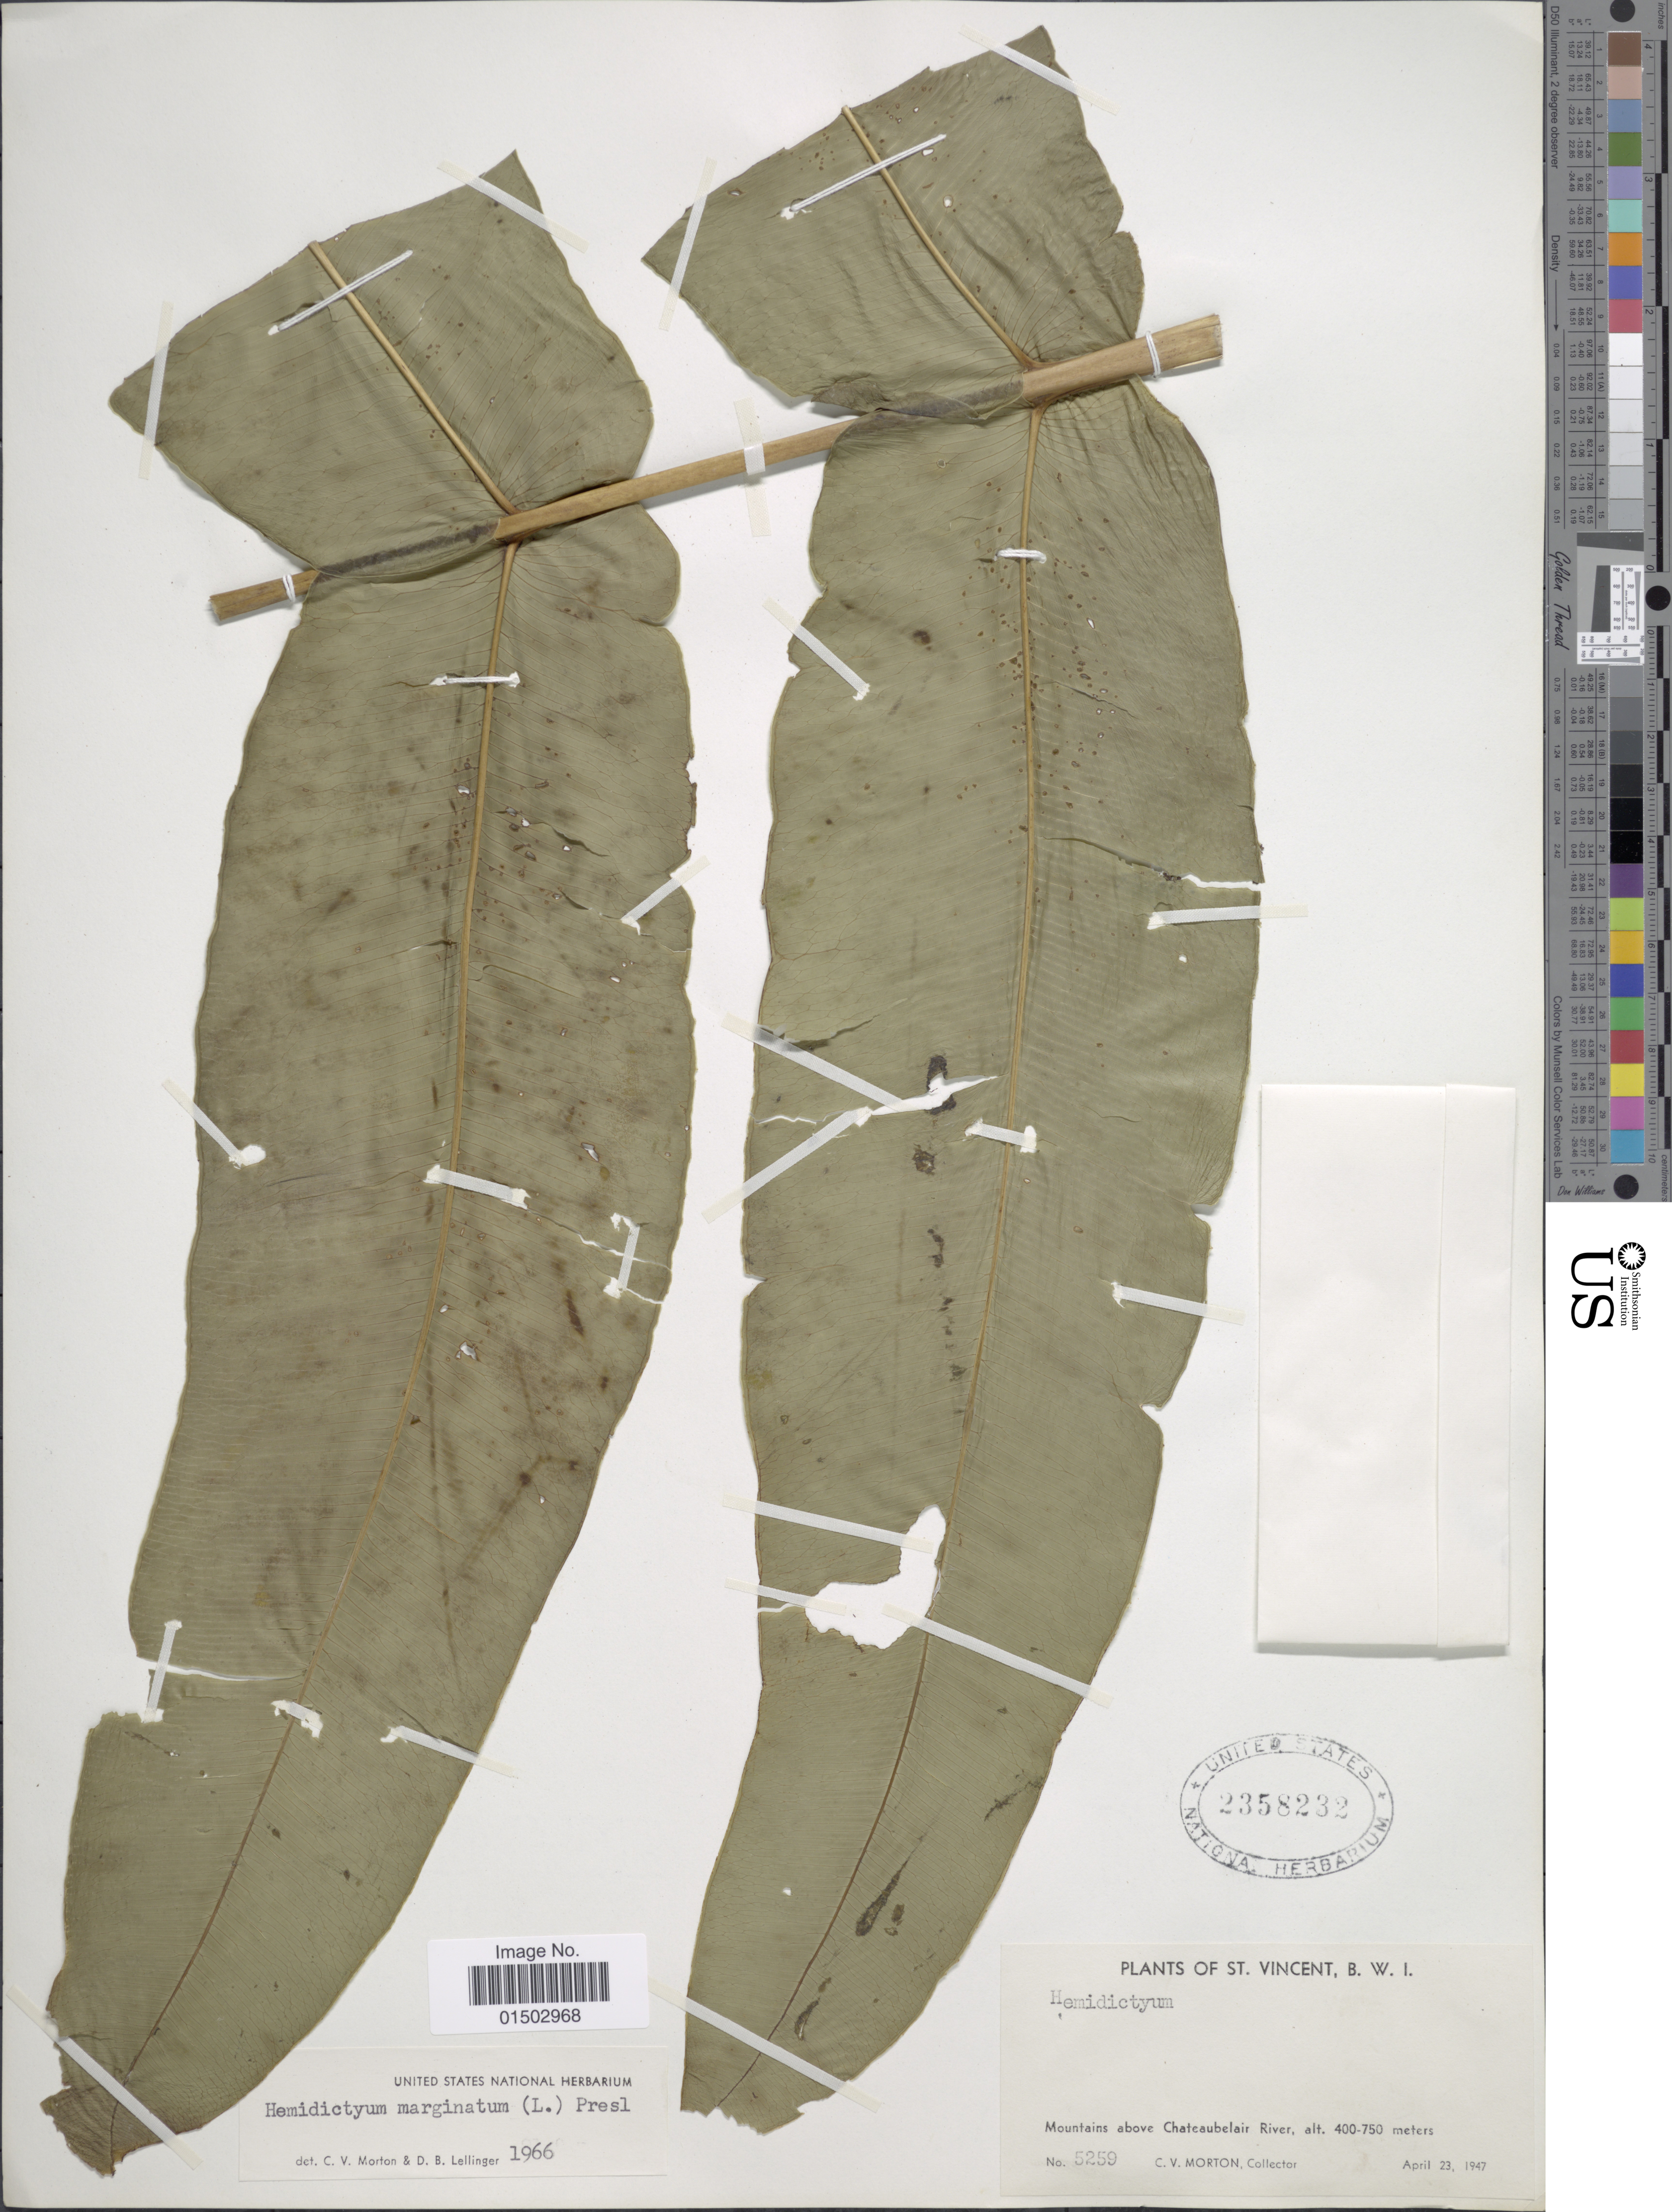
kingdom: Plantae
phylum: Tracheophyta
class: Polypodiopsida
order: Polypodiales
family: Hemidictyaceae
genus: Hemidictyum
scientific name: Hemidictyum marginatum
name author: (L.) C. Presl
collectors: C. V. Morton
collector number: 5259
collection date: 1947-04-23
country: St. Vincent - Grenadines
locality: Mountains above Chateaubelair River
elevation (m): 400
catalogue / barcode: US 2358232